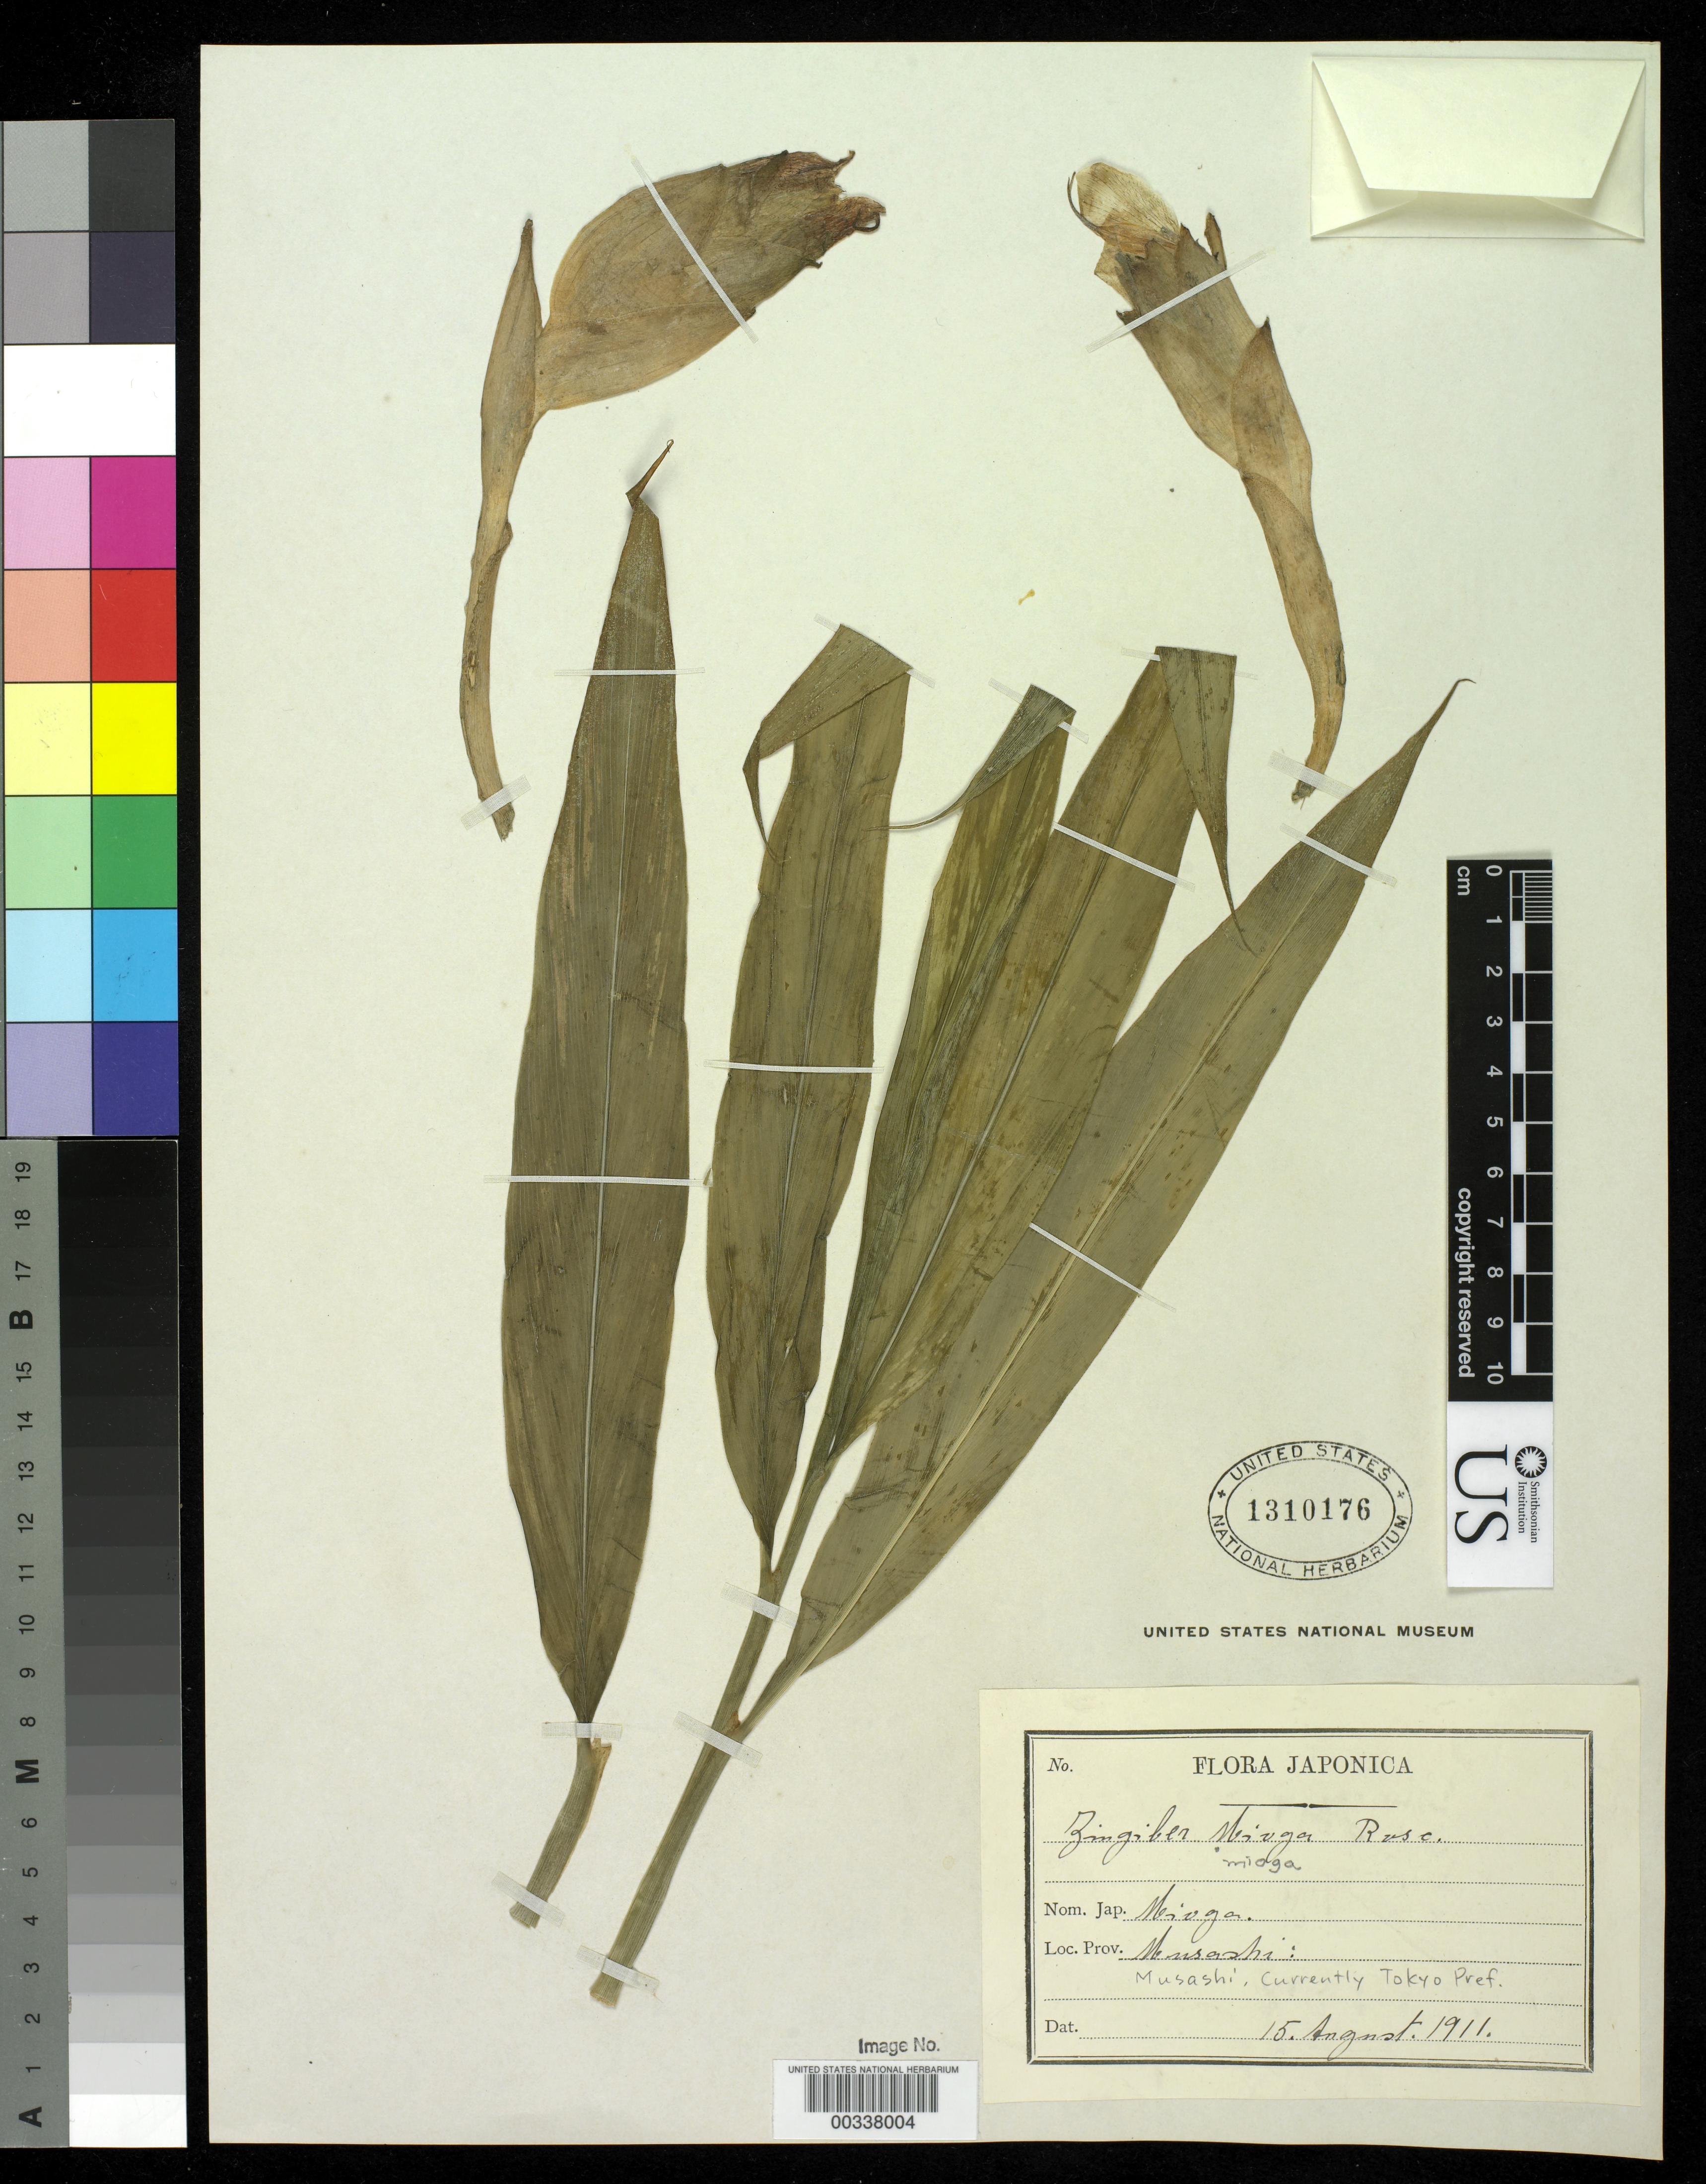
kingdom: Plantae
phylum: Tracheophyta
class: Liliopsida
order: Zingiberales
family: Zingiberaceae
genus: Zingiber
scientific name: Zingiber mioga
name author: (Thunb.) Roscoe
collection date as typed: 15 Aug 1911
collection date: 1911-08-15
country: Japan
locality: Musashi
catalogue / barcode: US 1310176